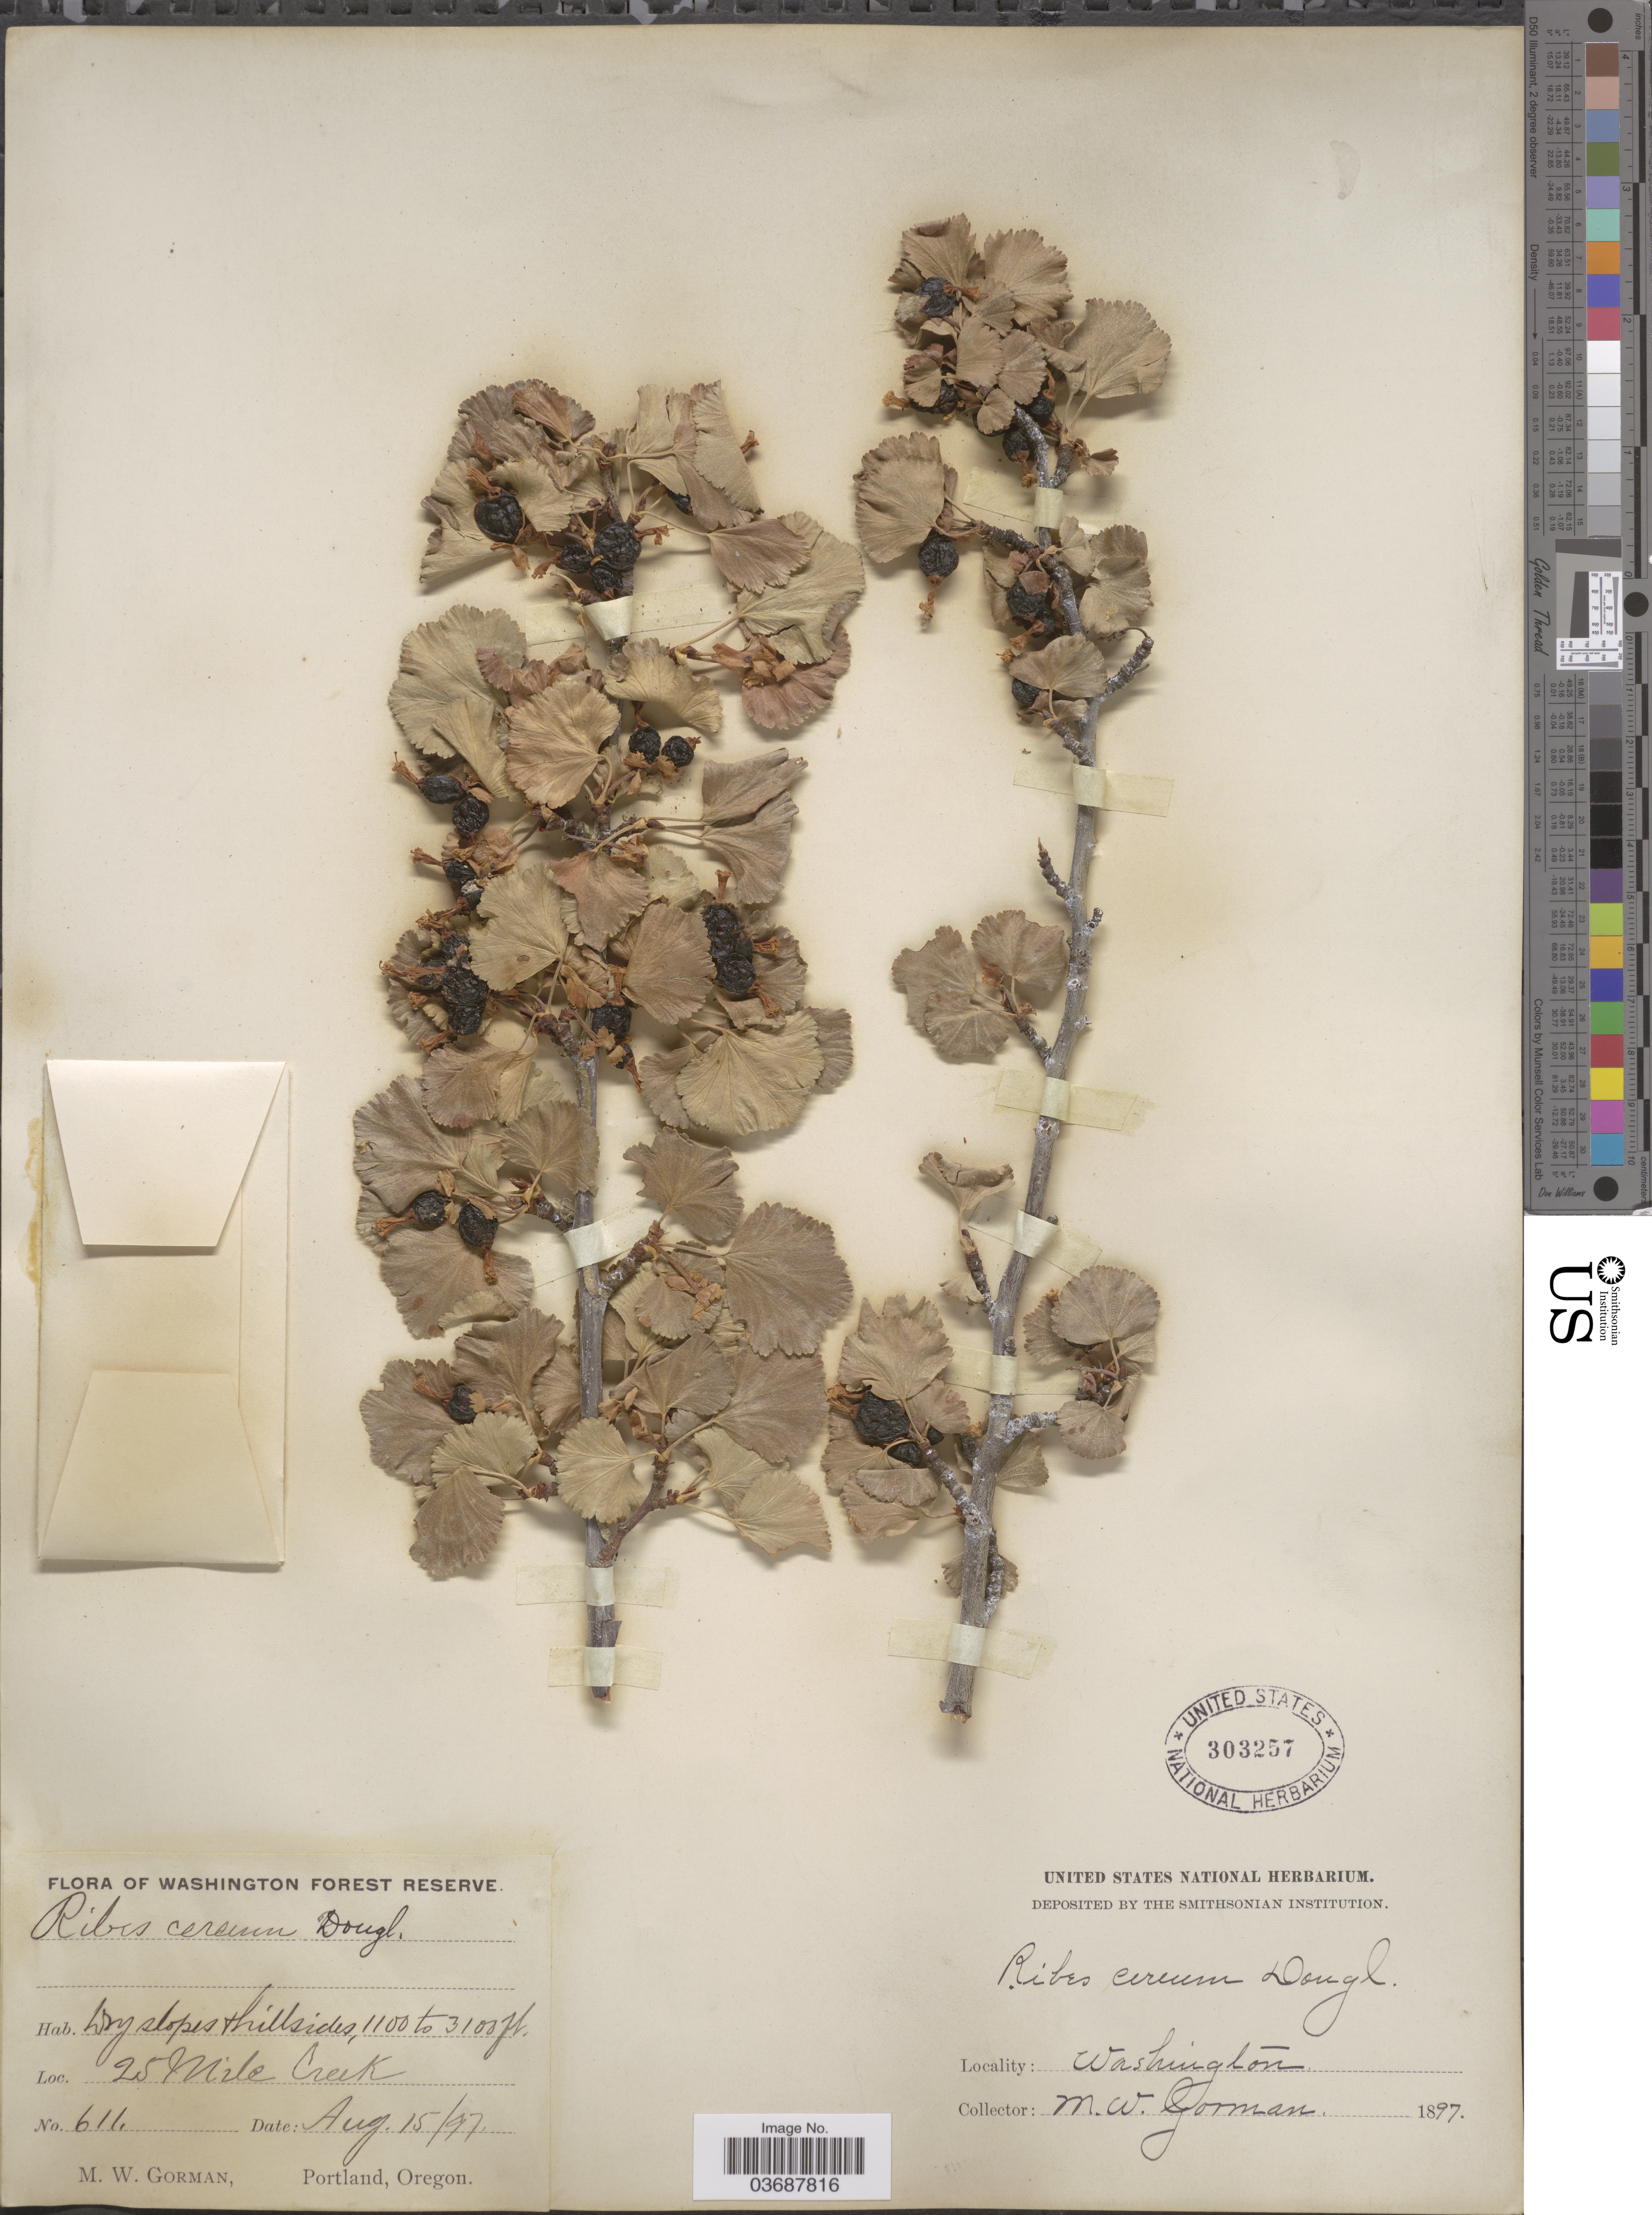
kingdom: Plantae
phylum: Tracheophyta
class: Magnoliopsida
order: Saxifragales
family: Grossulariaceae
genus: Ribes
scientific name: Ribes inebrians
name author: Lindl.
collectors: M. W. Gorman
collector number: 611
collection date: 1897-08-15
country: United States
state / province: Washington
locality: Washington Forest Reserve. 25 Mile Creek.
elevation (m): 335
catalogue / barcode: US 303257